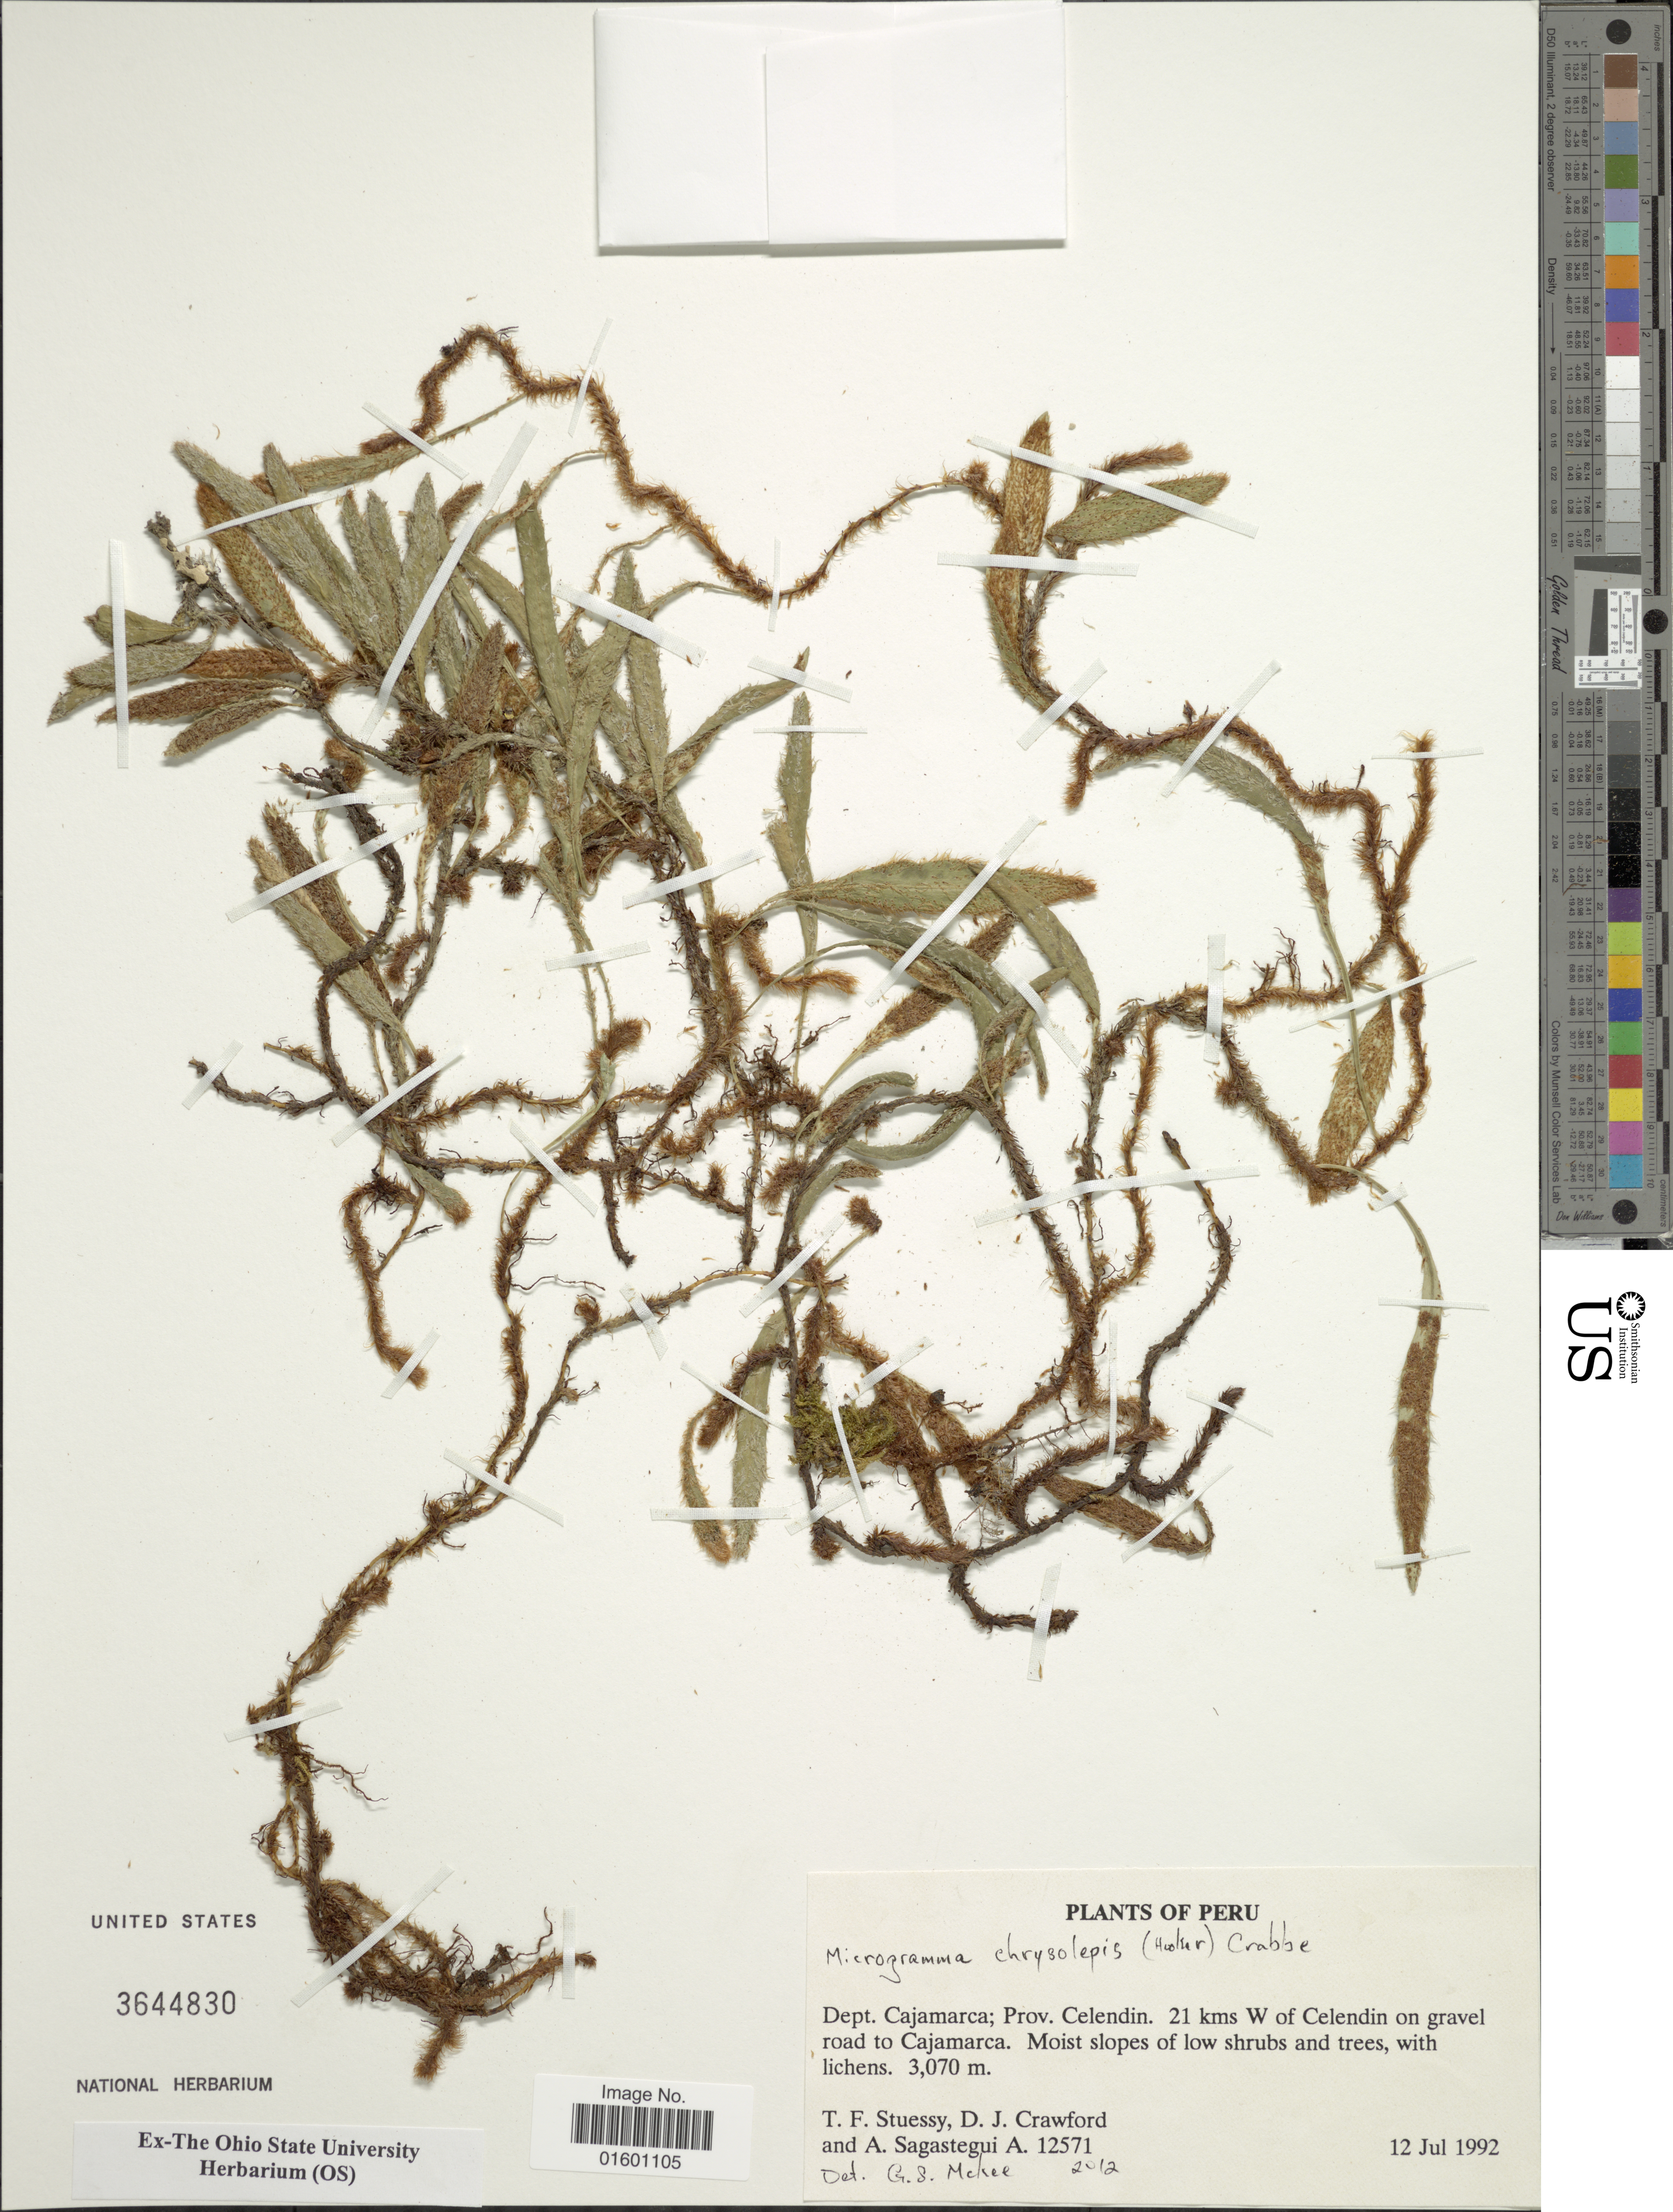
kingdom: Plantae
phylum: Tracheophyta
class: Polypodiopsida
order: Polypodiales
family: Polypodiaceae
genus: Microgramma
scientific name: Microgramma chrysolepis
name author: (Hook.) Crabbe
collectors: T. Stuessy, D. Crawford & A. Sagástegui A.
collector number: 12571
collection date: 1992-07-12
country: Peru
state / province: Cajamarca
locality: Prov. Celendin. 21 kms W of Celendin on gravel road to Cajamarca. Moist slopes of low shrubs and trees, with lichens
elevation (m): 3070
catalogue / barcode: US 3644830